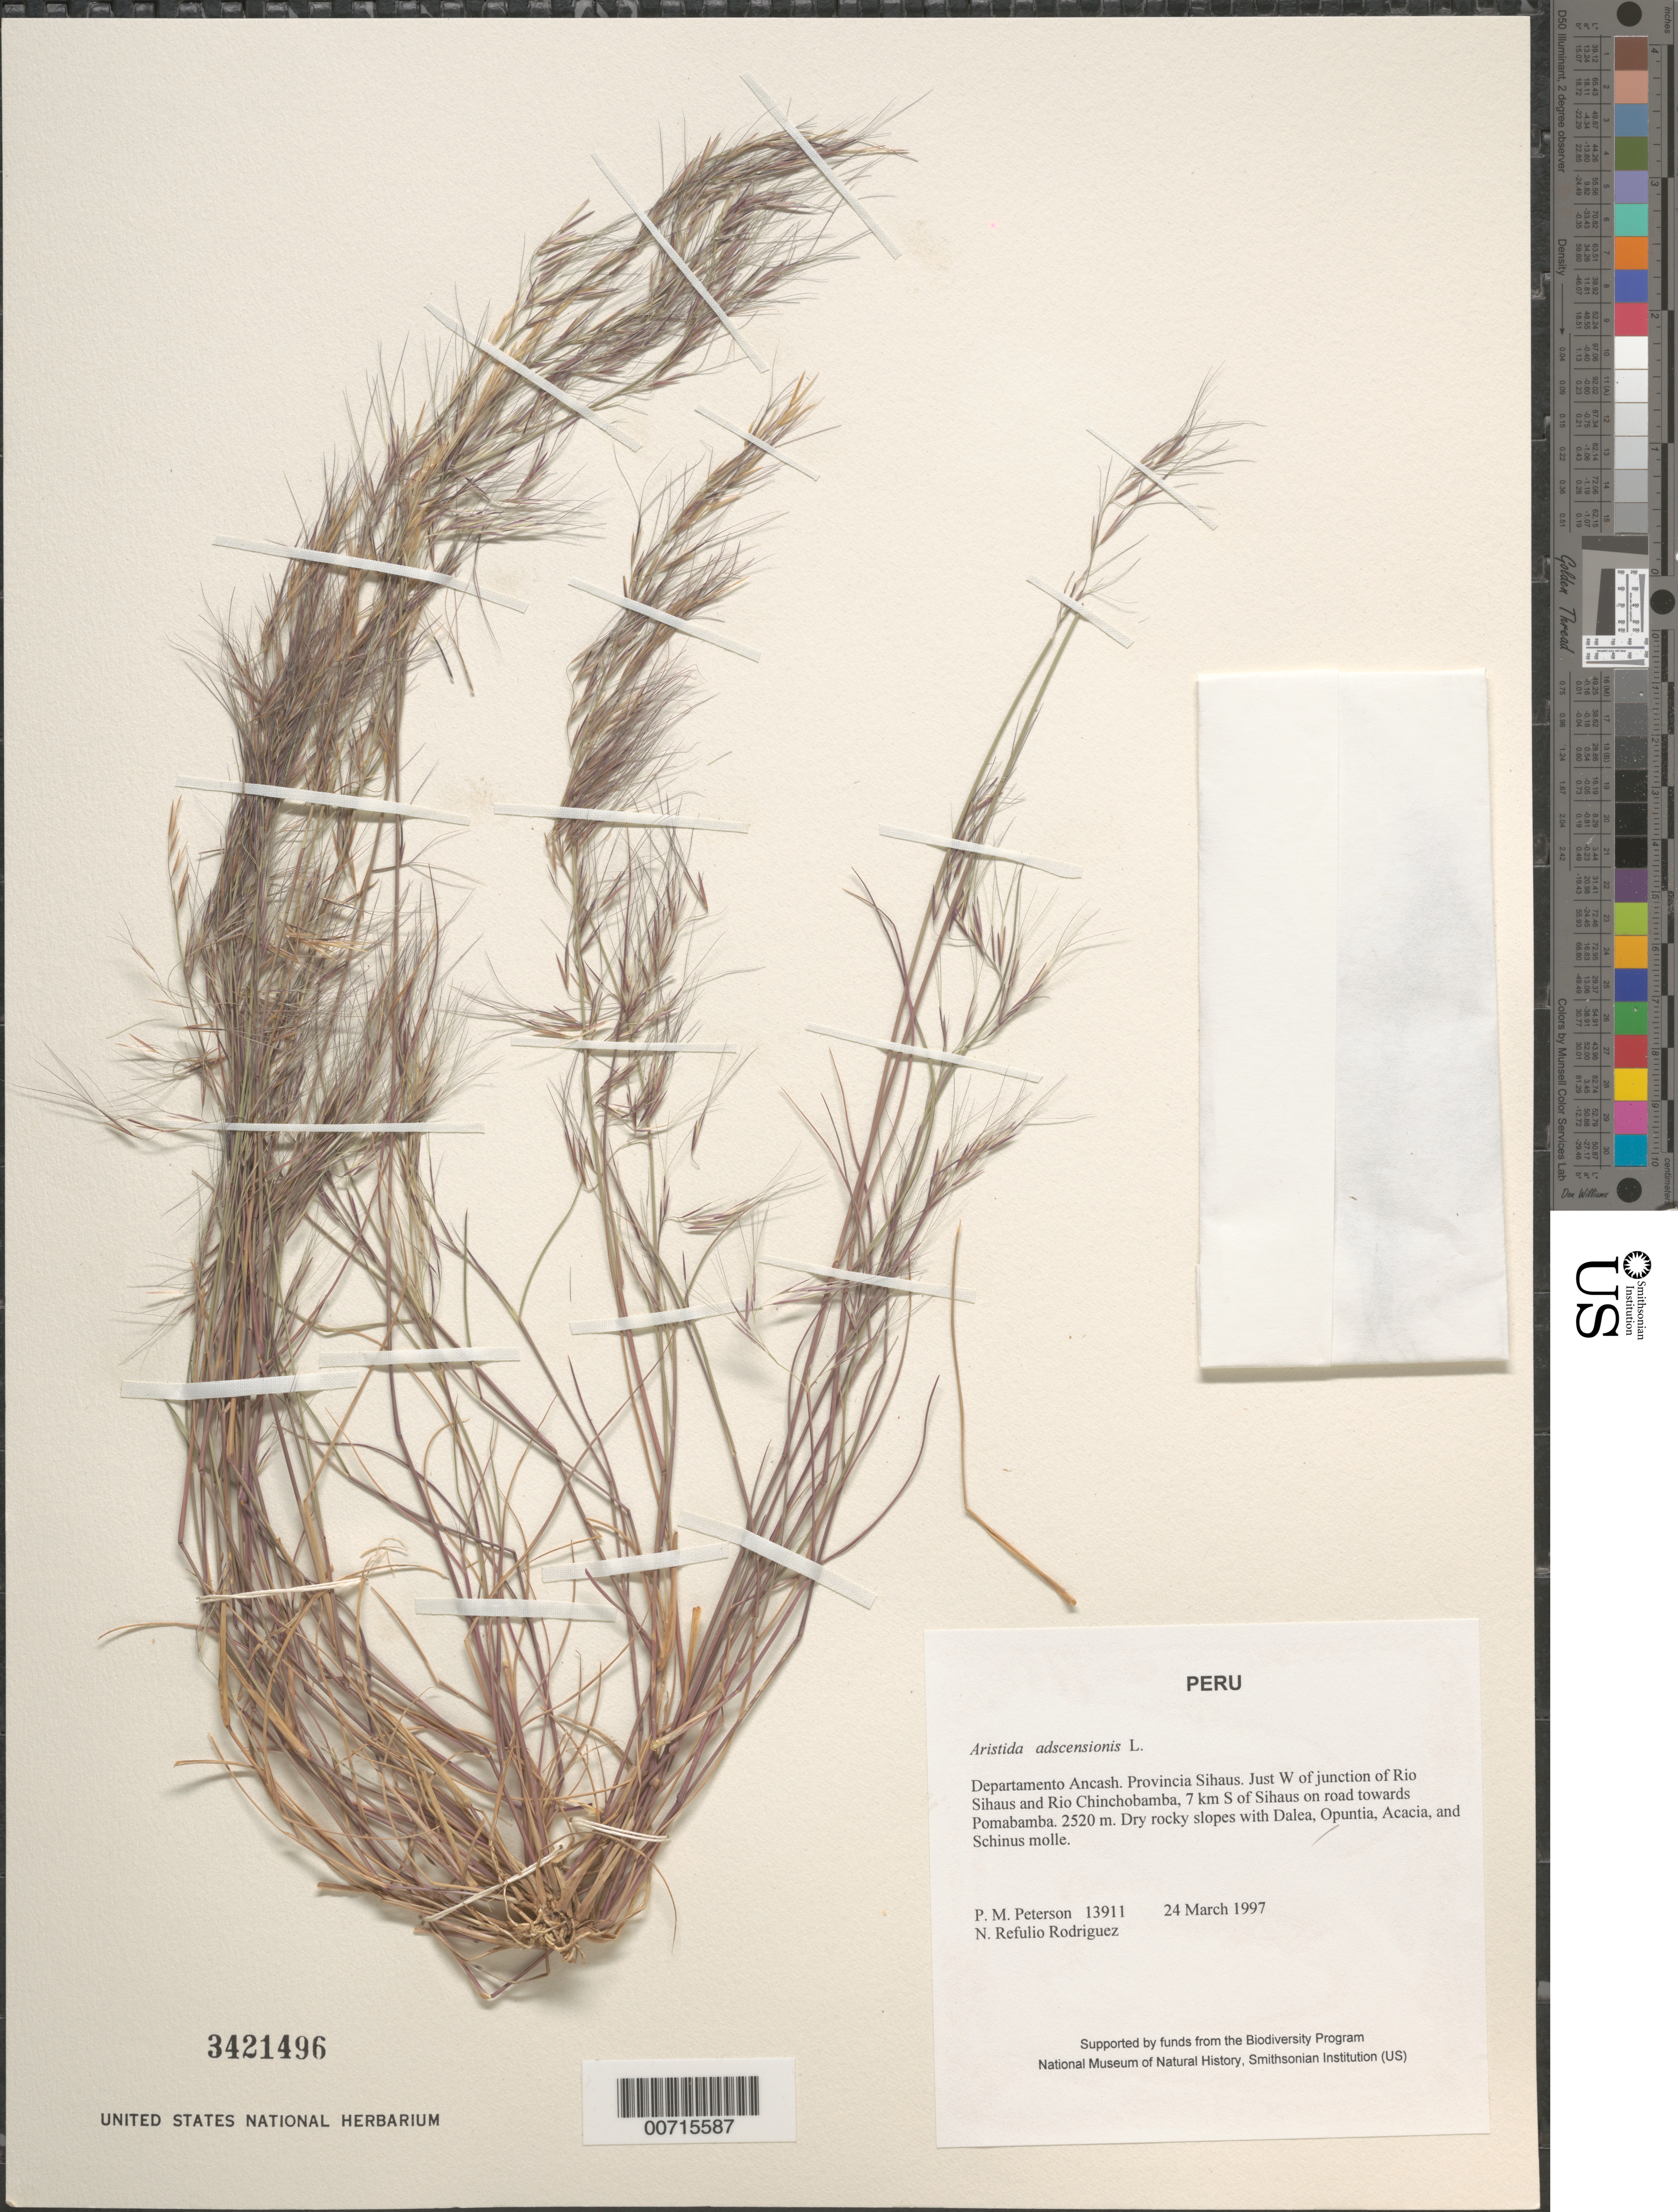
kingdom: Plantae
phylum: Tracheophyta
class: Liliopsida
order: Poales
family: Poaceae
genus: Aristida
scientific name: Aristida adscensionis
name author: L.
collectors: P. M. Peterson & N. Refulio-Rodríguez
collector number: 13911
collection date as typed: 24 Mar 1997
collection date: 1997-03-24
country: Peru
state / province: Ancash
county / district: Sihuas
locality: Just W of junction of Rio Sihuas and Rio Chinchobamba, 7 km S of Sihuas on road towards Pomabamba.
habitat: Dry rocky slopes with Dalea, Opuntia, Acacia, and Schinus molle.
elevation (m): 2520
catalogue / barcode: US 3421496